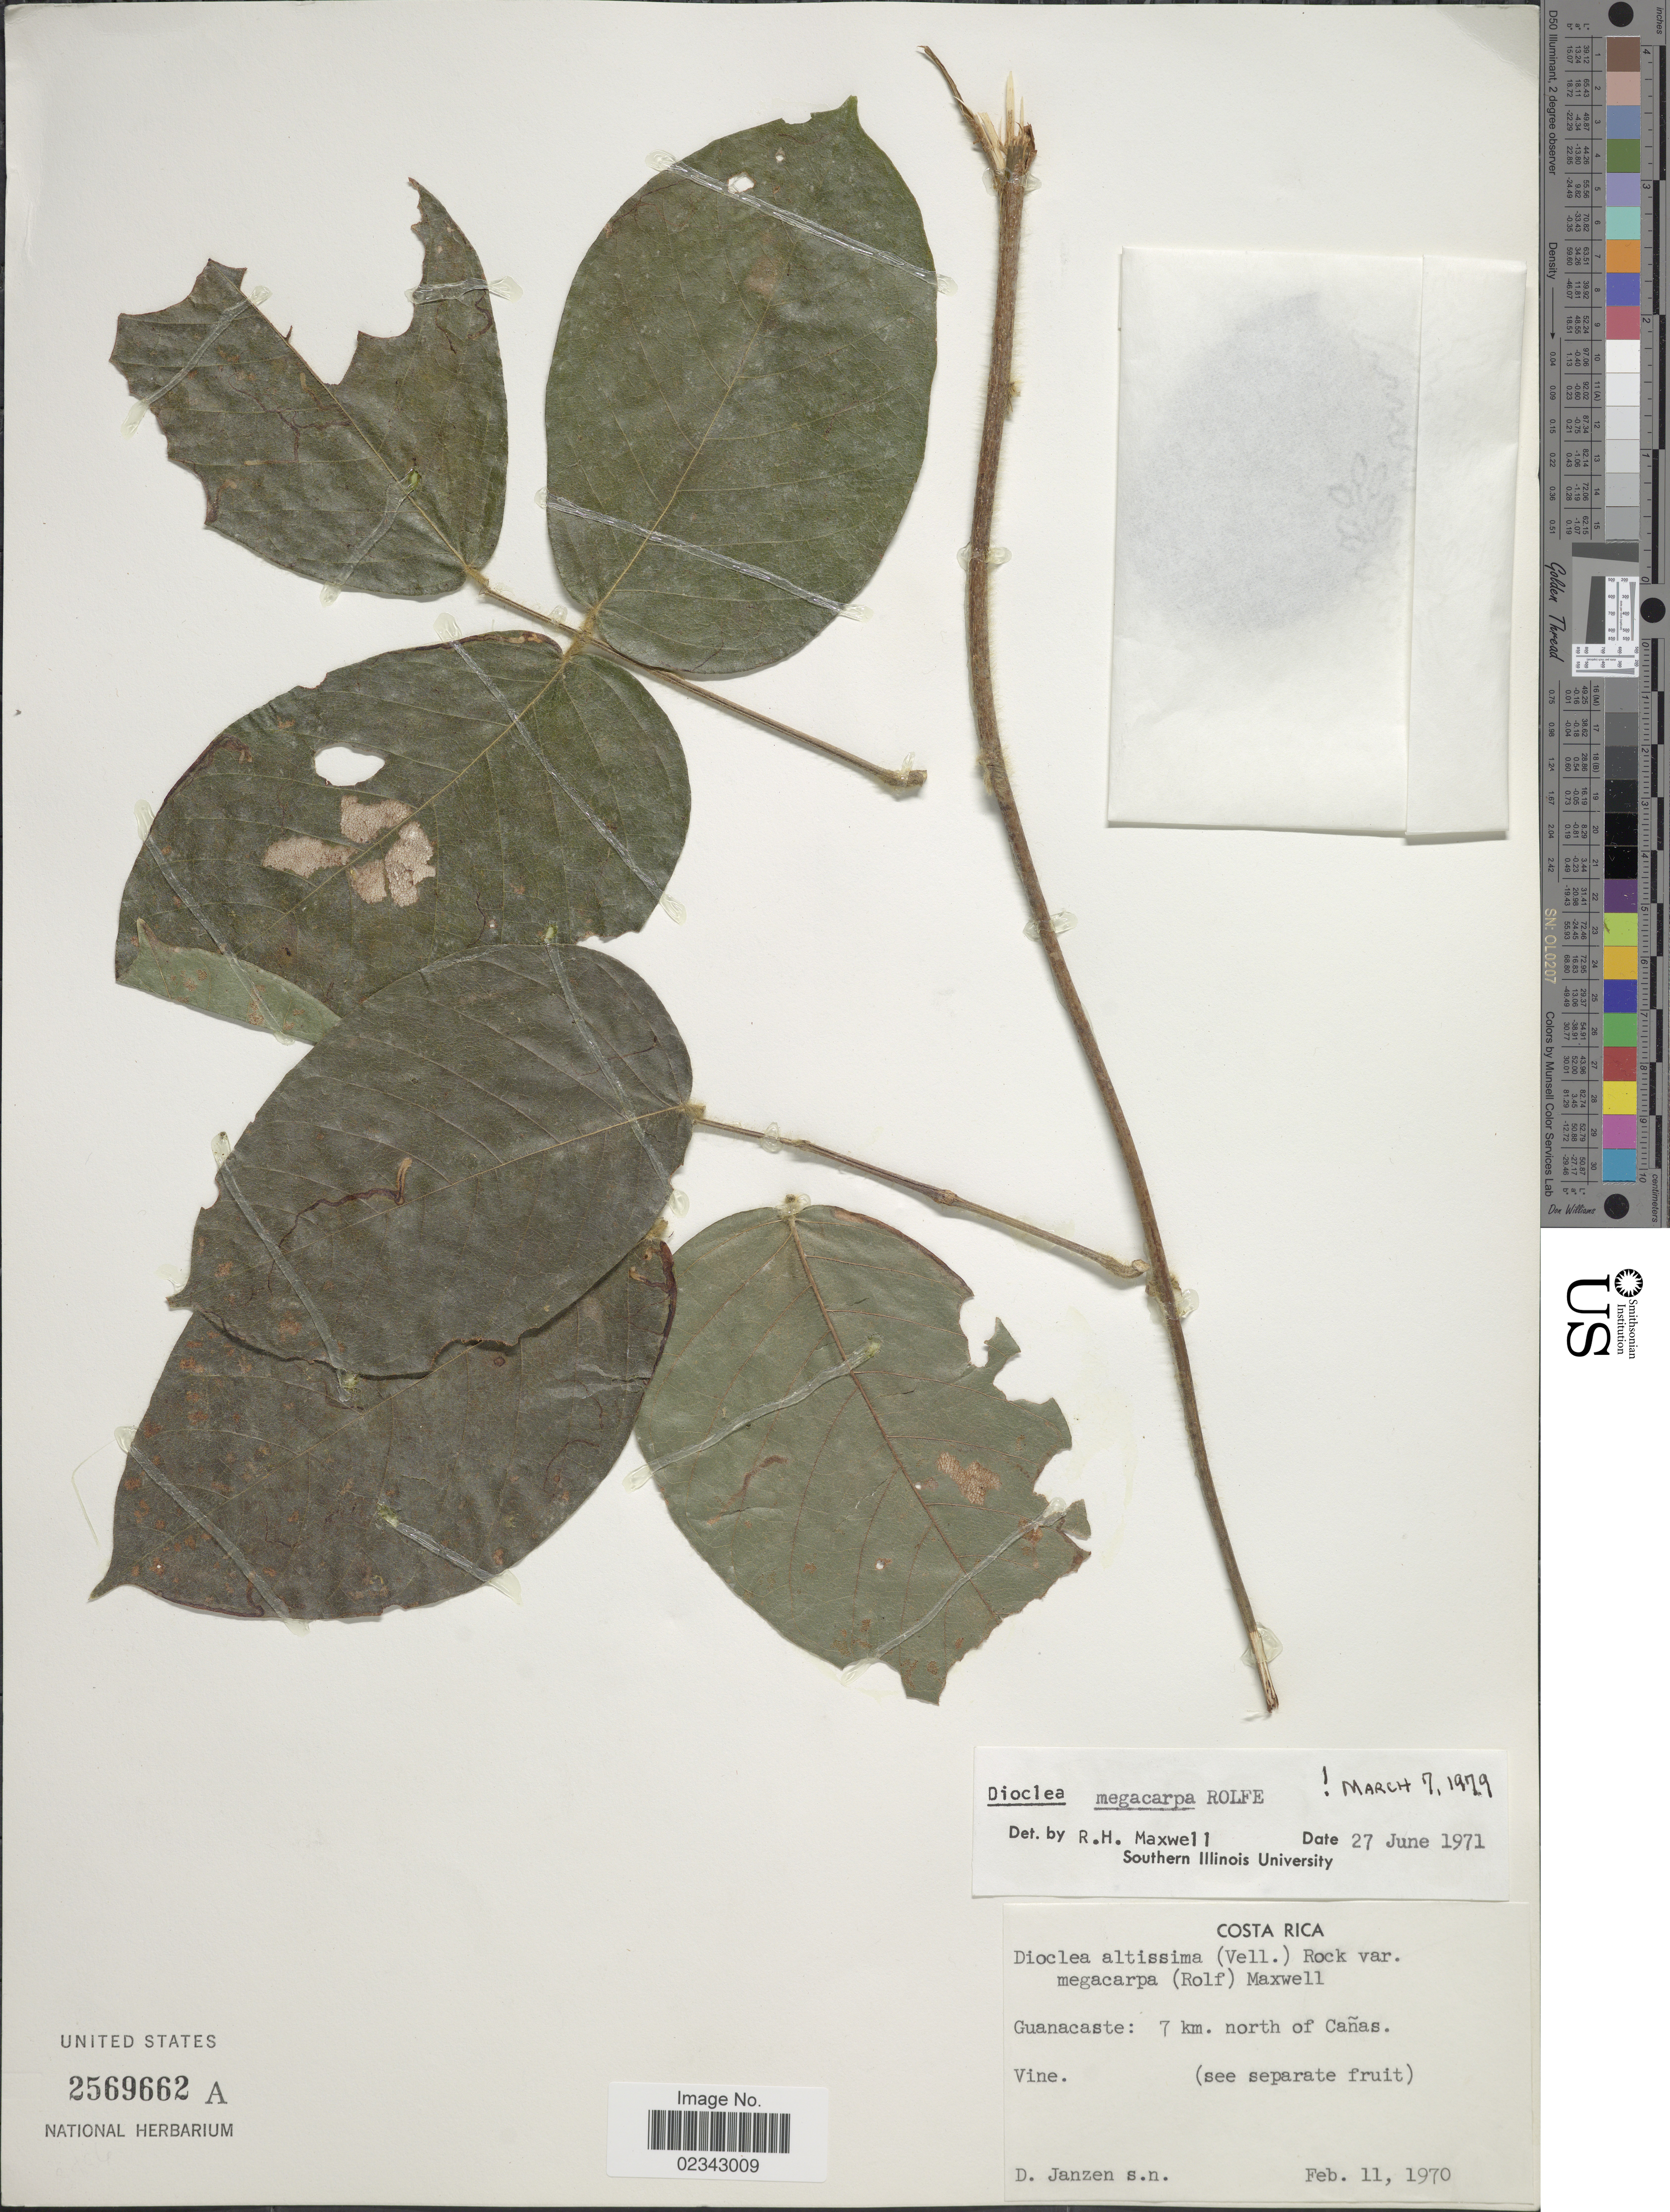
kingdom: Plantae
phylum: Tracheophyta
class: Magnoliopsida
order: Fabales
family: Fabaceae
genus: Macropsychanthus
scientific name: Macropsychanthus megacarpus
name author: (Rolfe) L.P. Queiroz & Snak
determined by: Strong, Mark T., (BOT), Smithsonian Institution - National Museum of Natural History (UNITED STATES)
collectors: D. Janzen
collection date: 1970-02-11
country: Costa Rica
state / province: Guanacaste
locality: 7 km north of Cañas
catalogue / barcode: US 2569662A